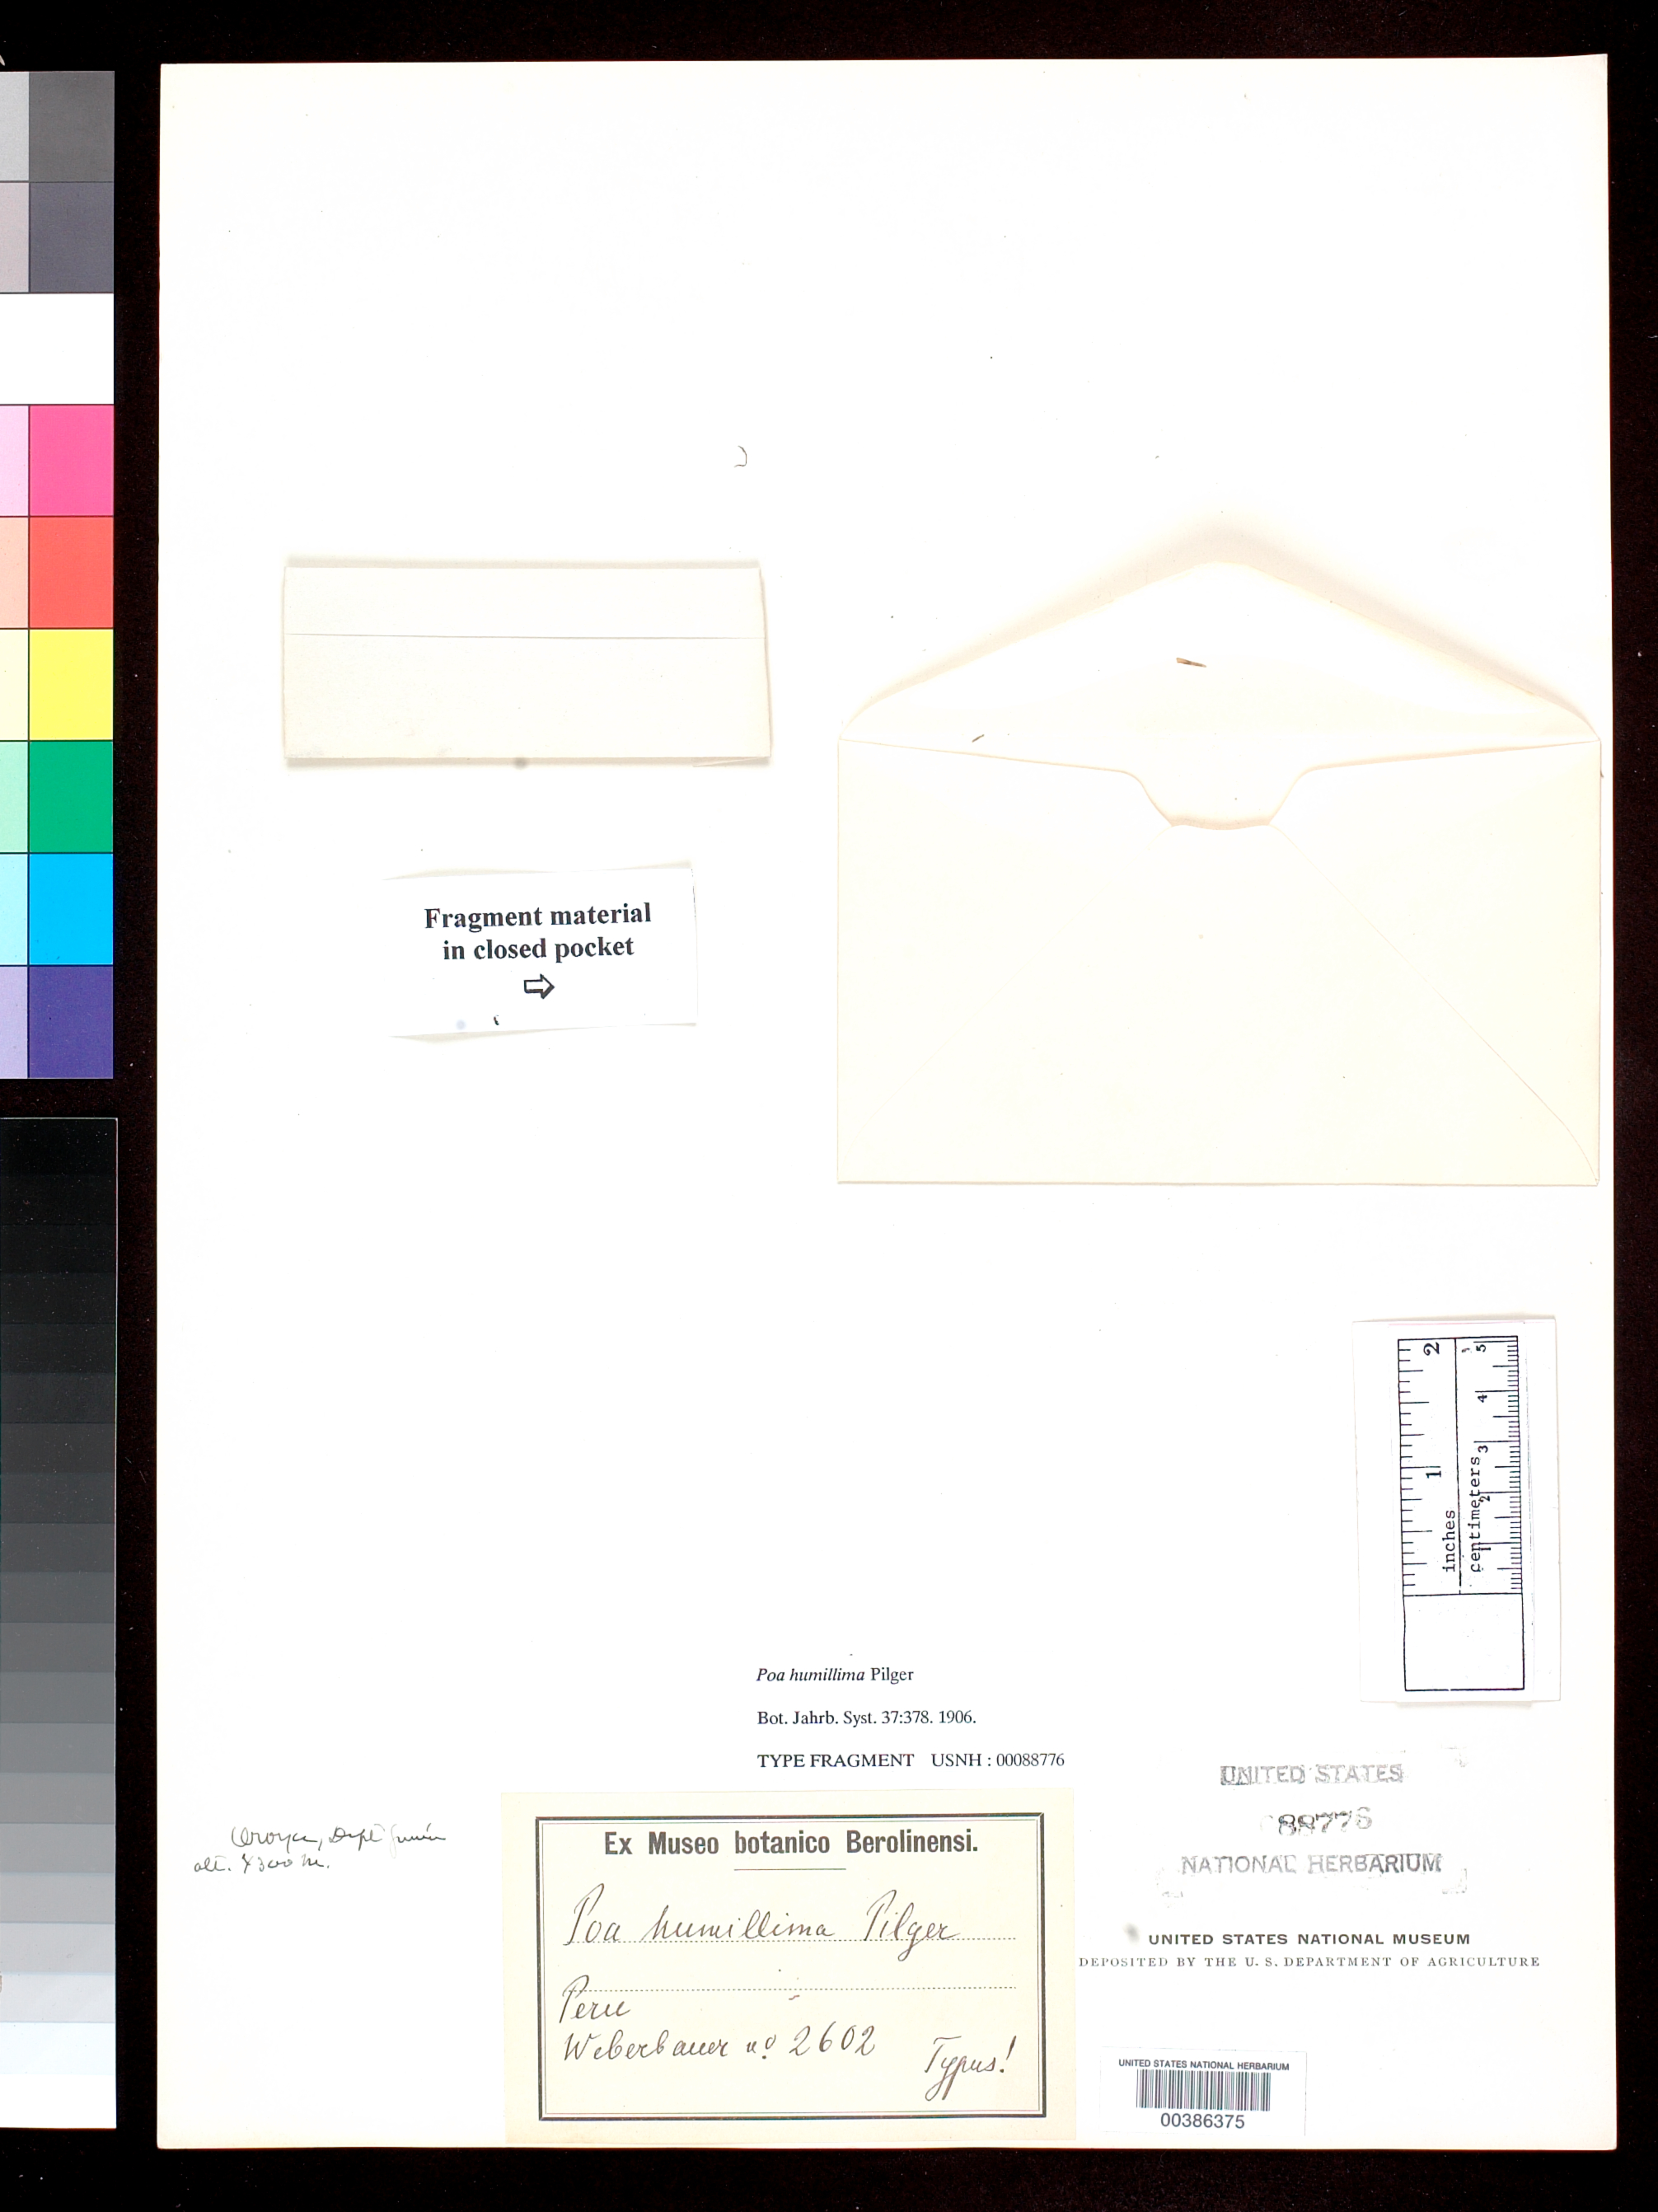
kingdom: Plantae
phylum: Tracheophyta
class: Liliopsida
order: Poales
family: Poaceae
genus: Poa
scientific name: Poa humillima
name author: Pilg.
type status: Type Fragment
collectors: A. Weberbauer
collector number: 2602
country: Peru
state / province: Junín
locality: Oroya.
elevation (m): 4300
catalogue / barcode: US 88776